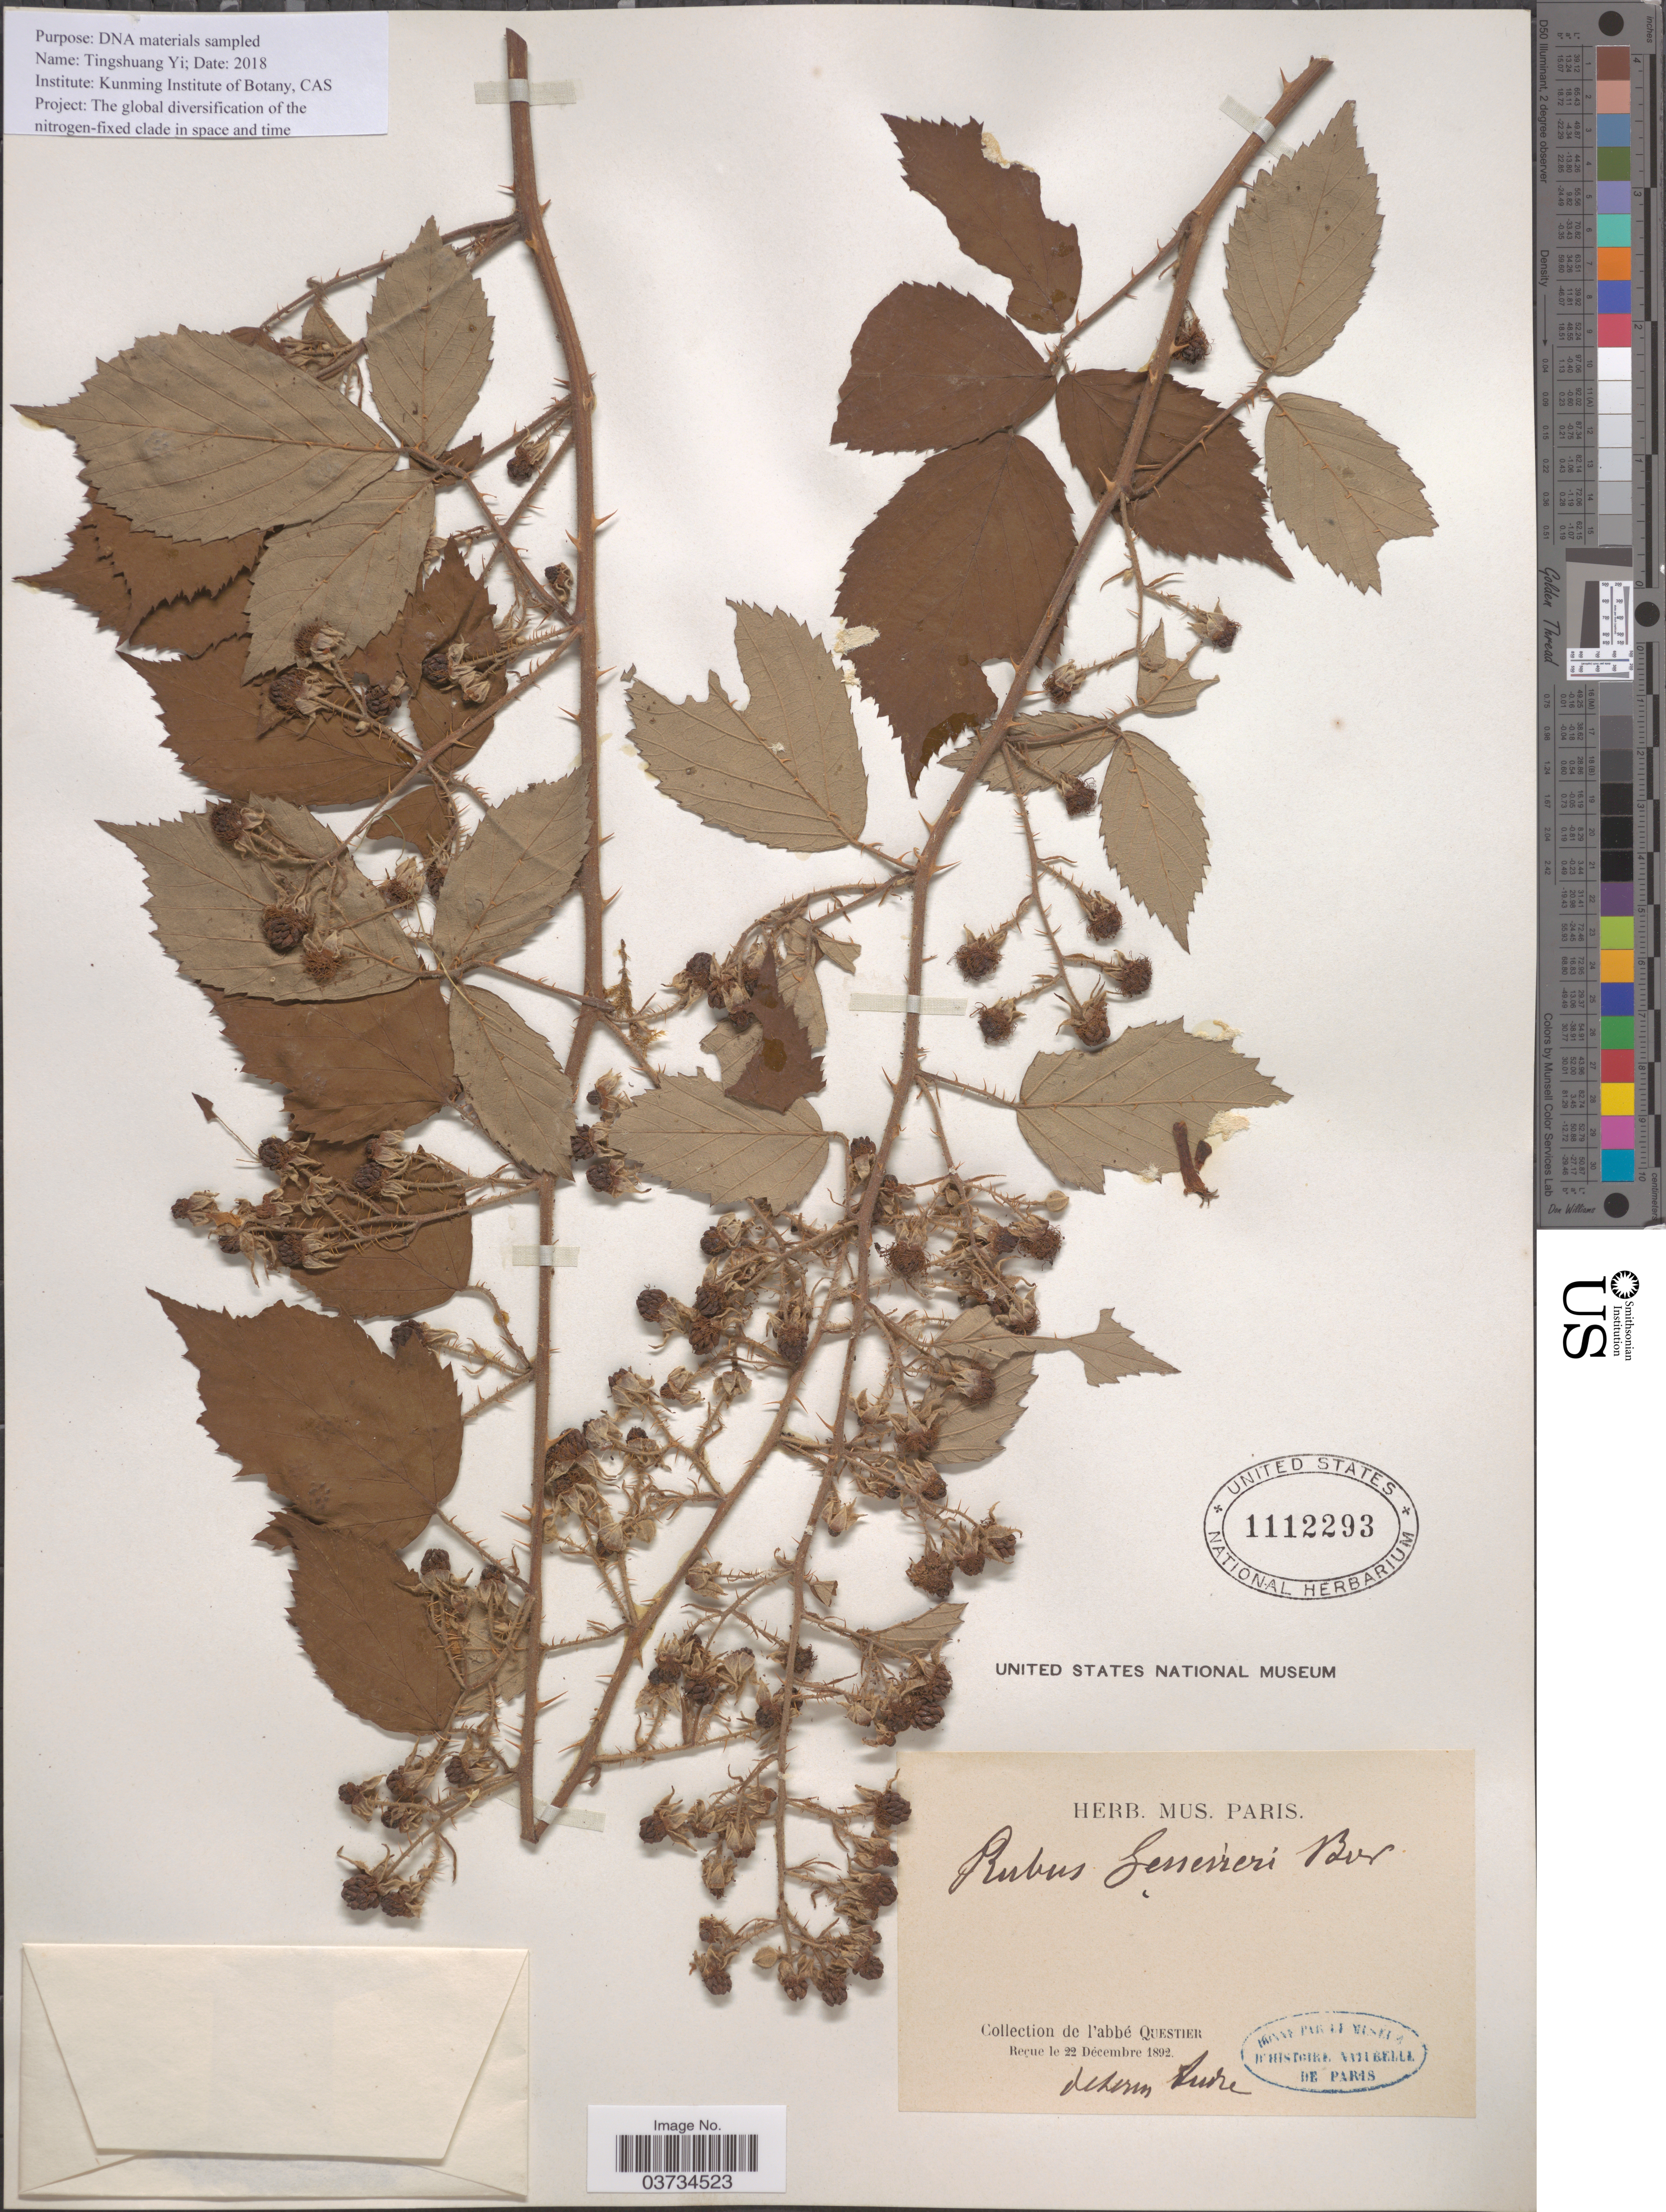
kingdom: Plantae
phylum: Tracheophyta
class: Magnoliopsida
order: Rosales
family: Rosaceae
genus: Rubus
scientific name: Rubus genevieri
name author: Boreau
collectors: A. Questier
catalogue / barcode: US 1112293